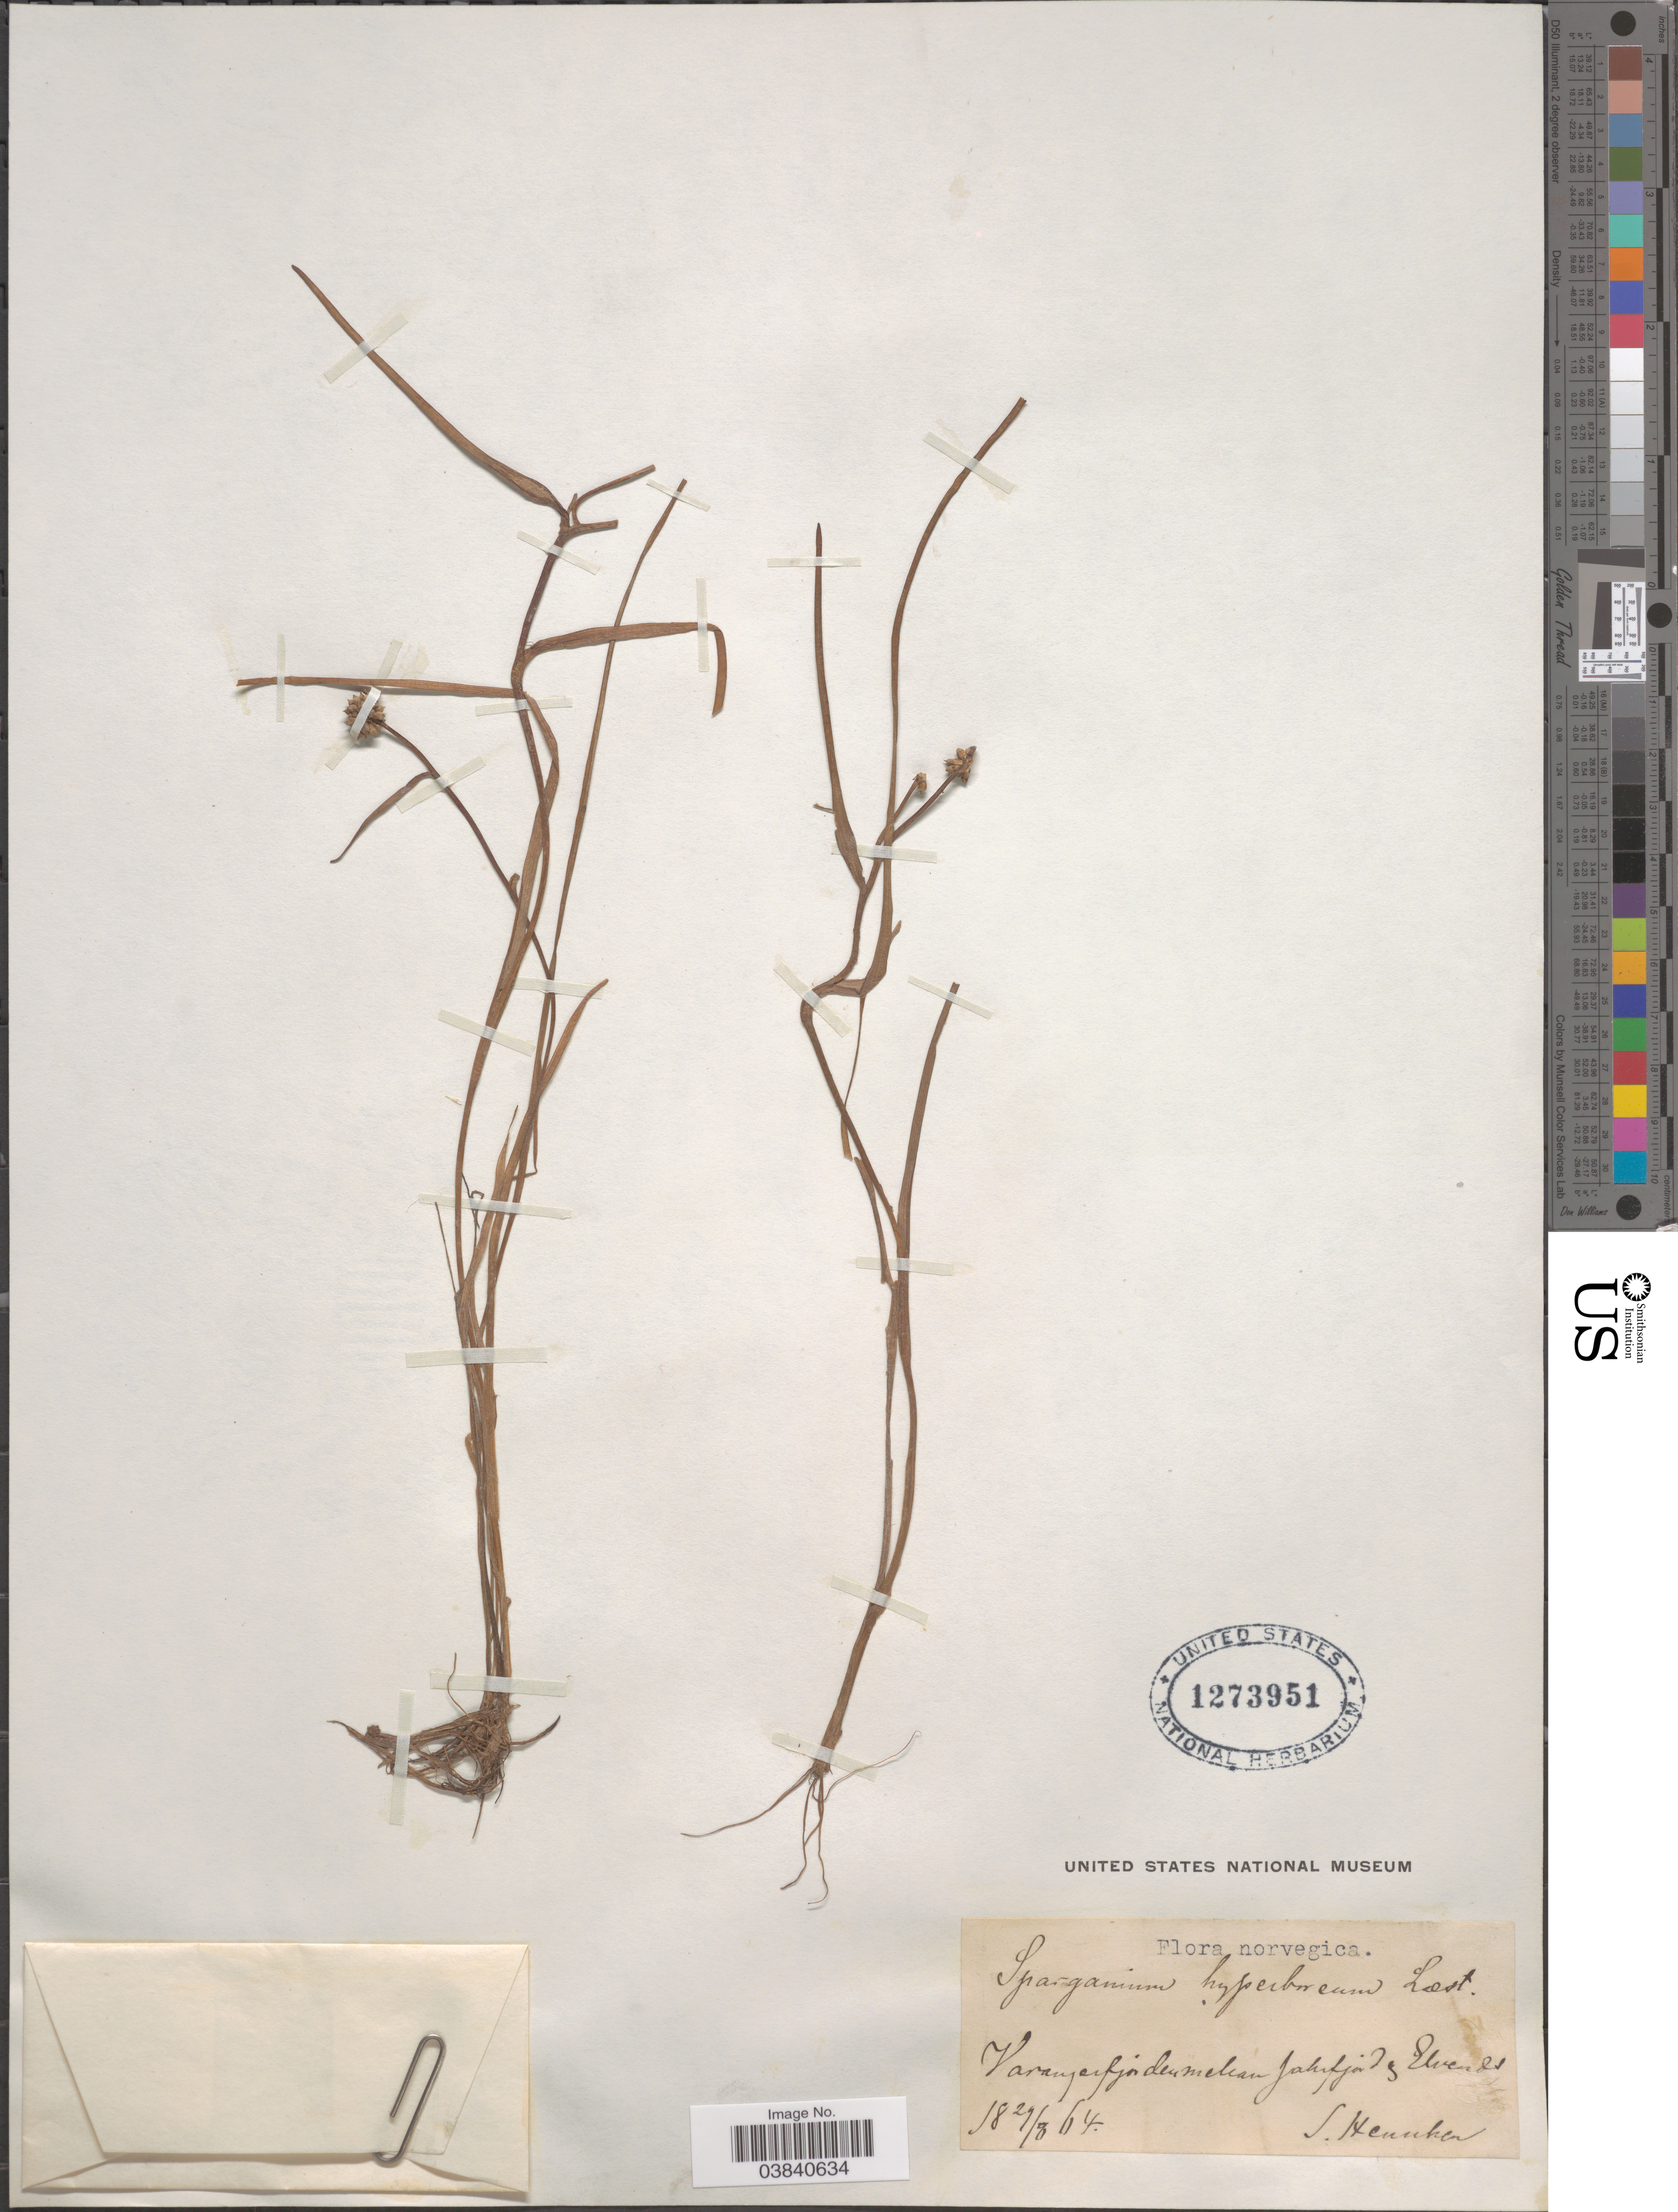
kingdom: Plantae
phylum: Tracheophyta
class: Liliopsida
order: Poales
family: Typhaceae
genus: Sparganium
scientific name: Sparganium hyperboreum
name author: Beurl. ex Laest.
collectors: S. Hennken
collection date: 1864-08-29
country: Norway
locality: Norvegica. Varangerfjorden mellam Jarfjord y Elvends.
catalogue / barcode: US 1273951